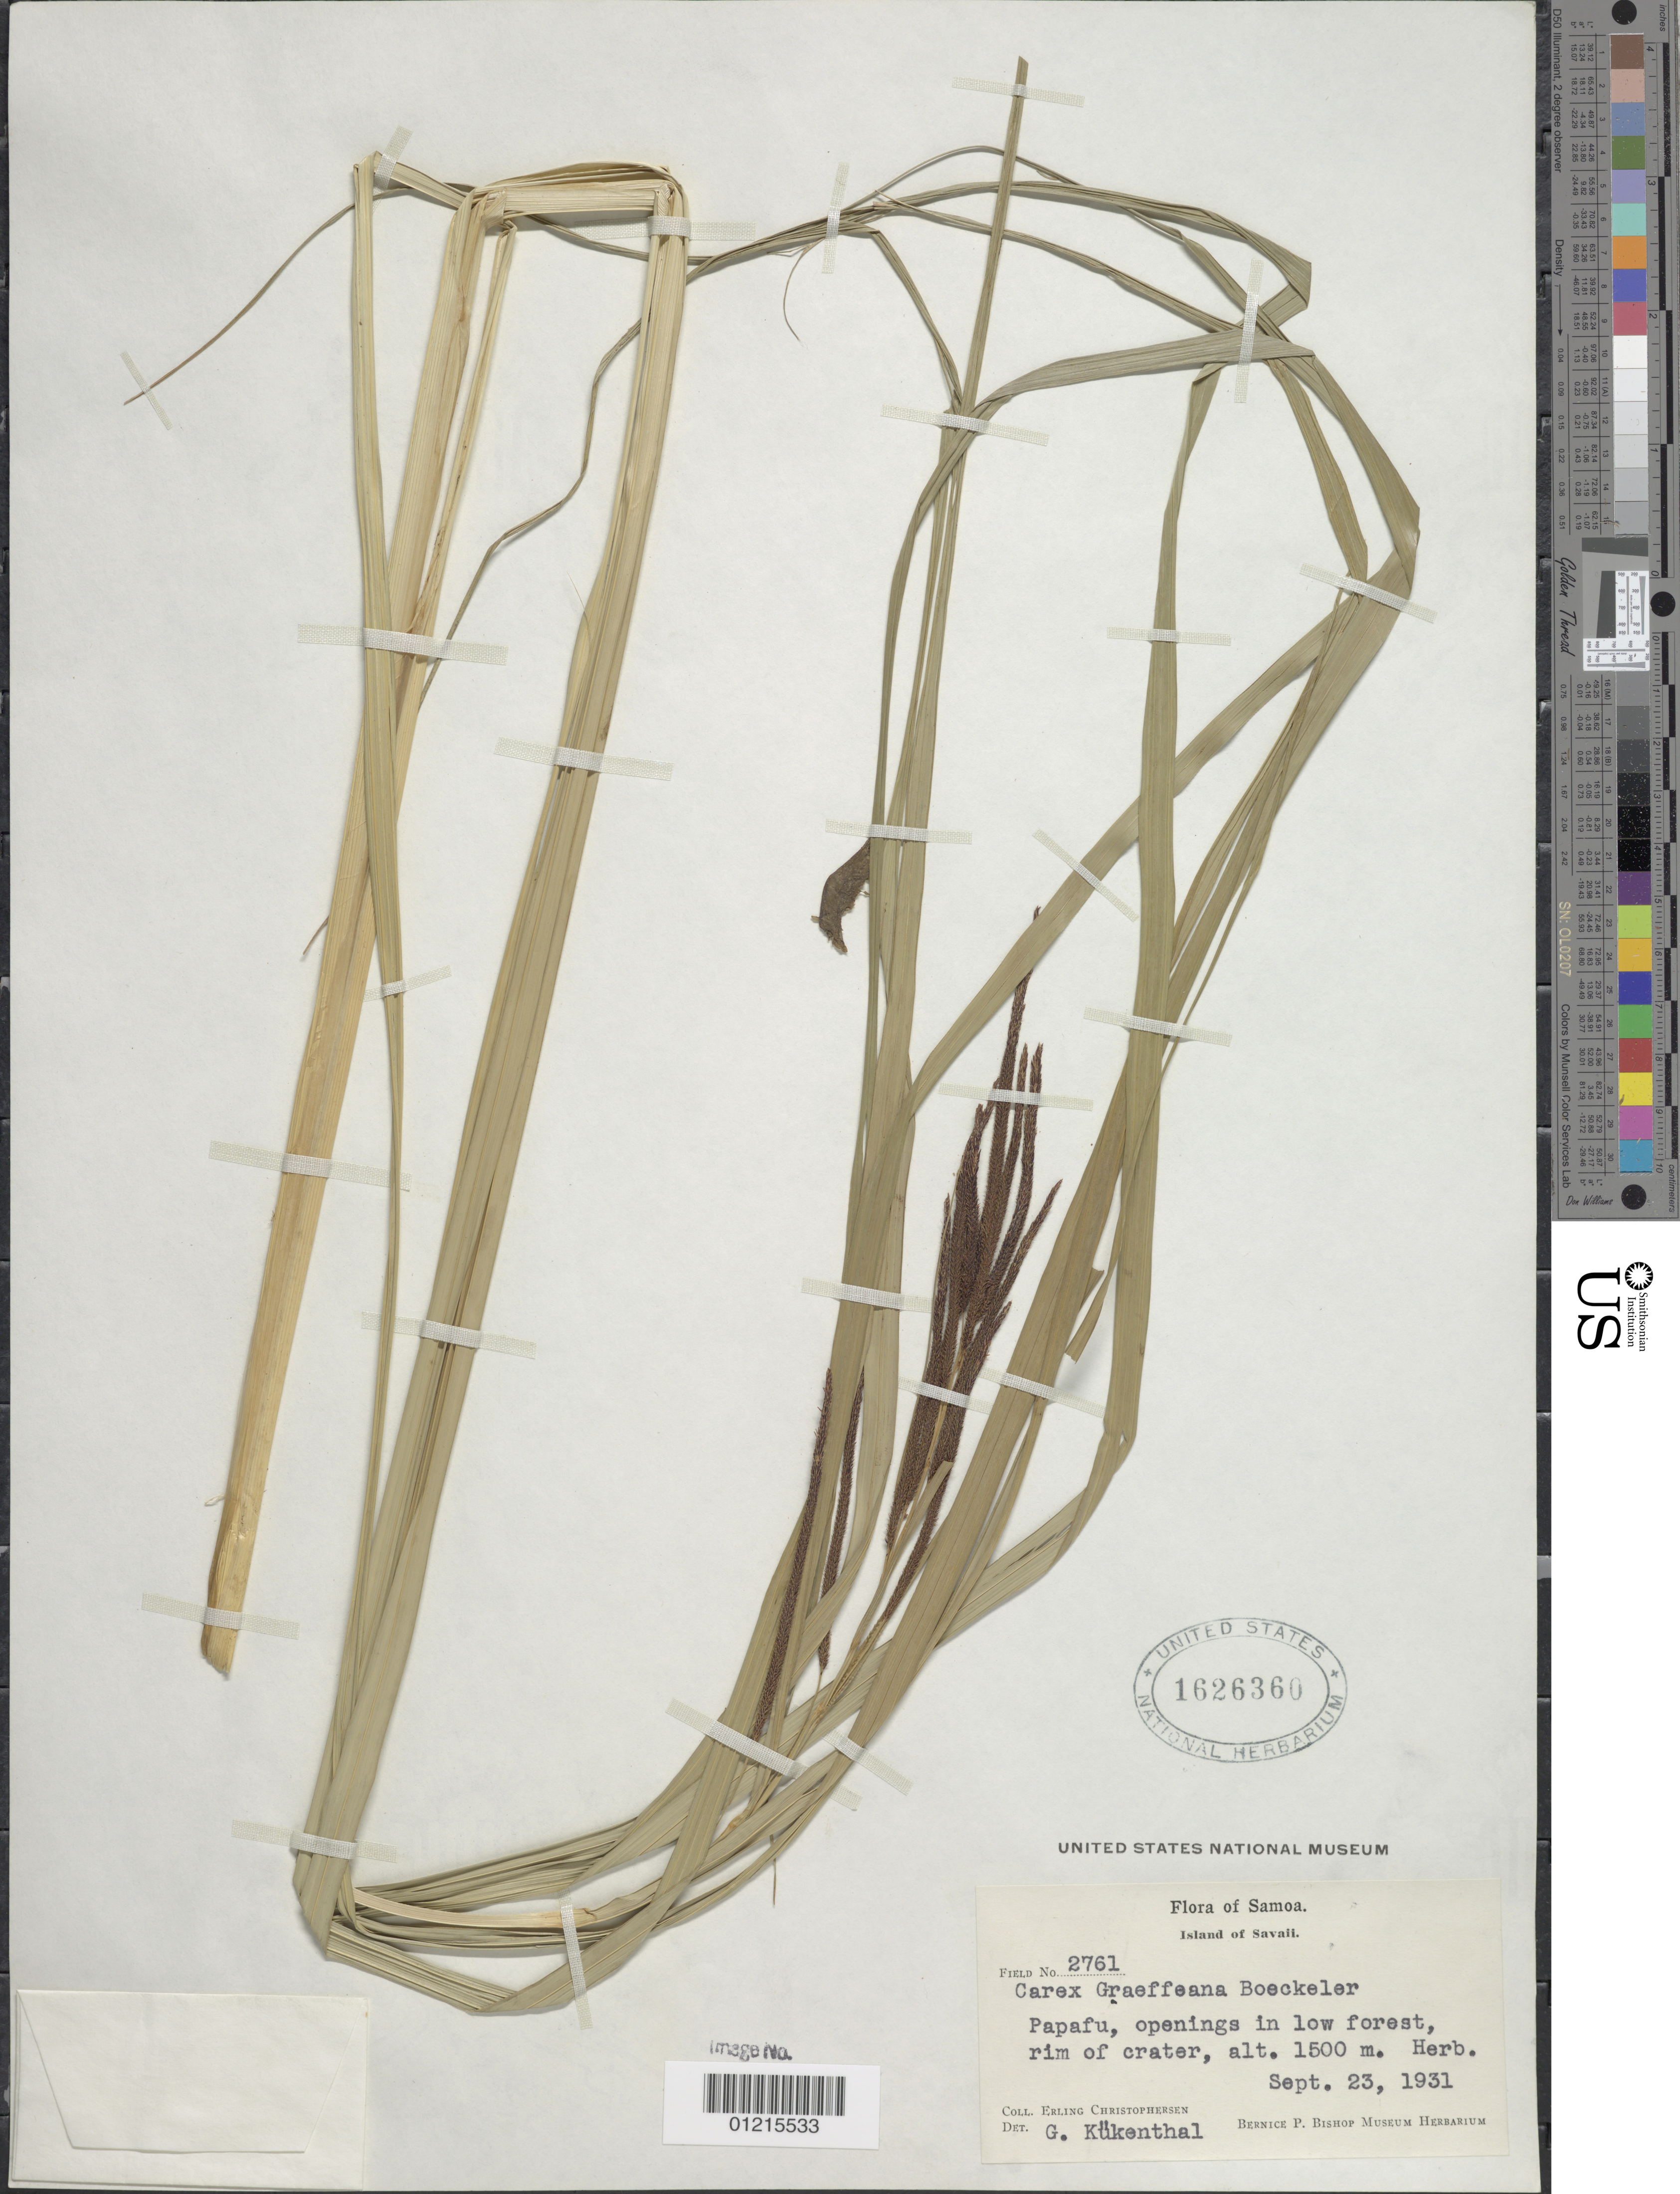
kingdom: Plantae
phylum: Tracheophyta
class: Liliopsida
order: Poales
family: Cyperaceae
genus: Carex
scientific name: Carex graeffeana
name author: Boeckeler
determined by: Kükenthal, G.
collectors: E. Christophersen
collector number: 2761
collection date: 1931-09-23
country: Samoa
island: Savai'i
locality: rim of crater, Papafu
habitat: Openings in low forest, herb.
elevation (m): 1500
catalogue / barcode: US 1626360